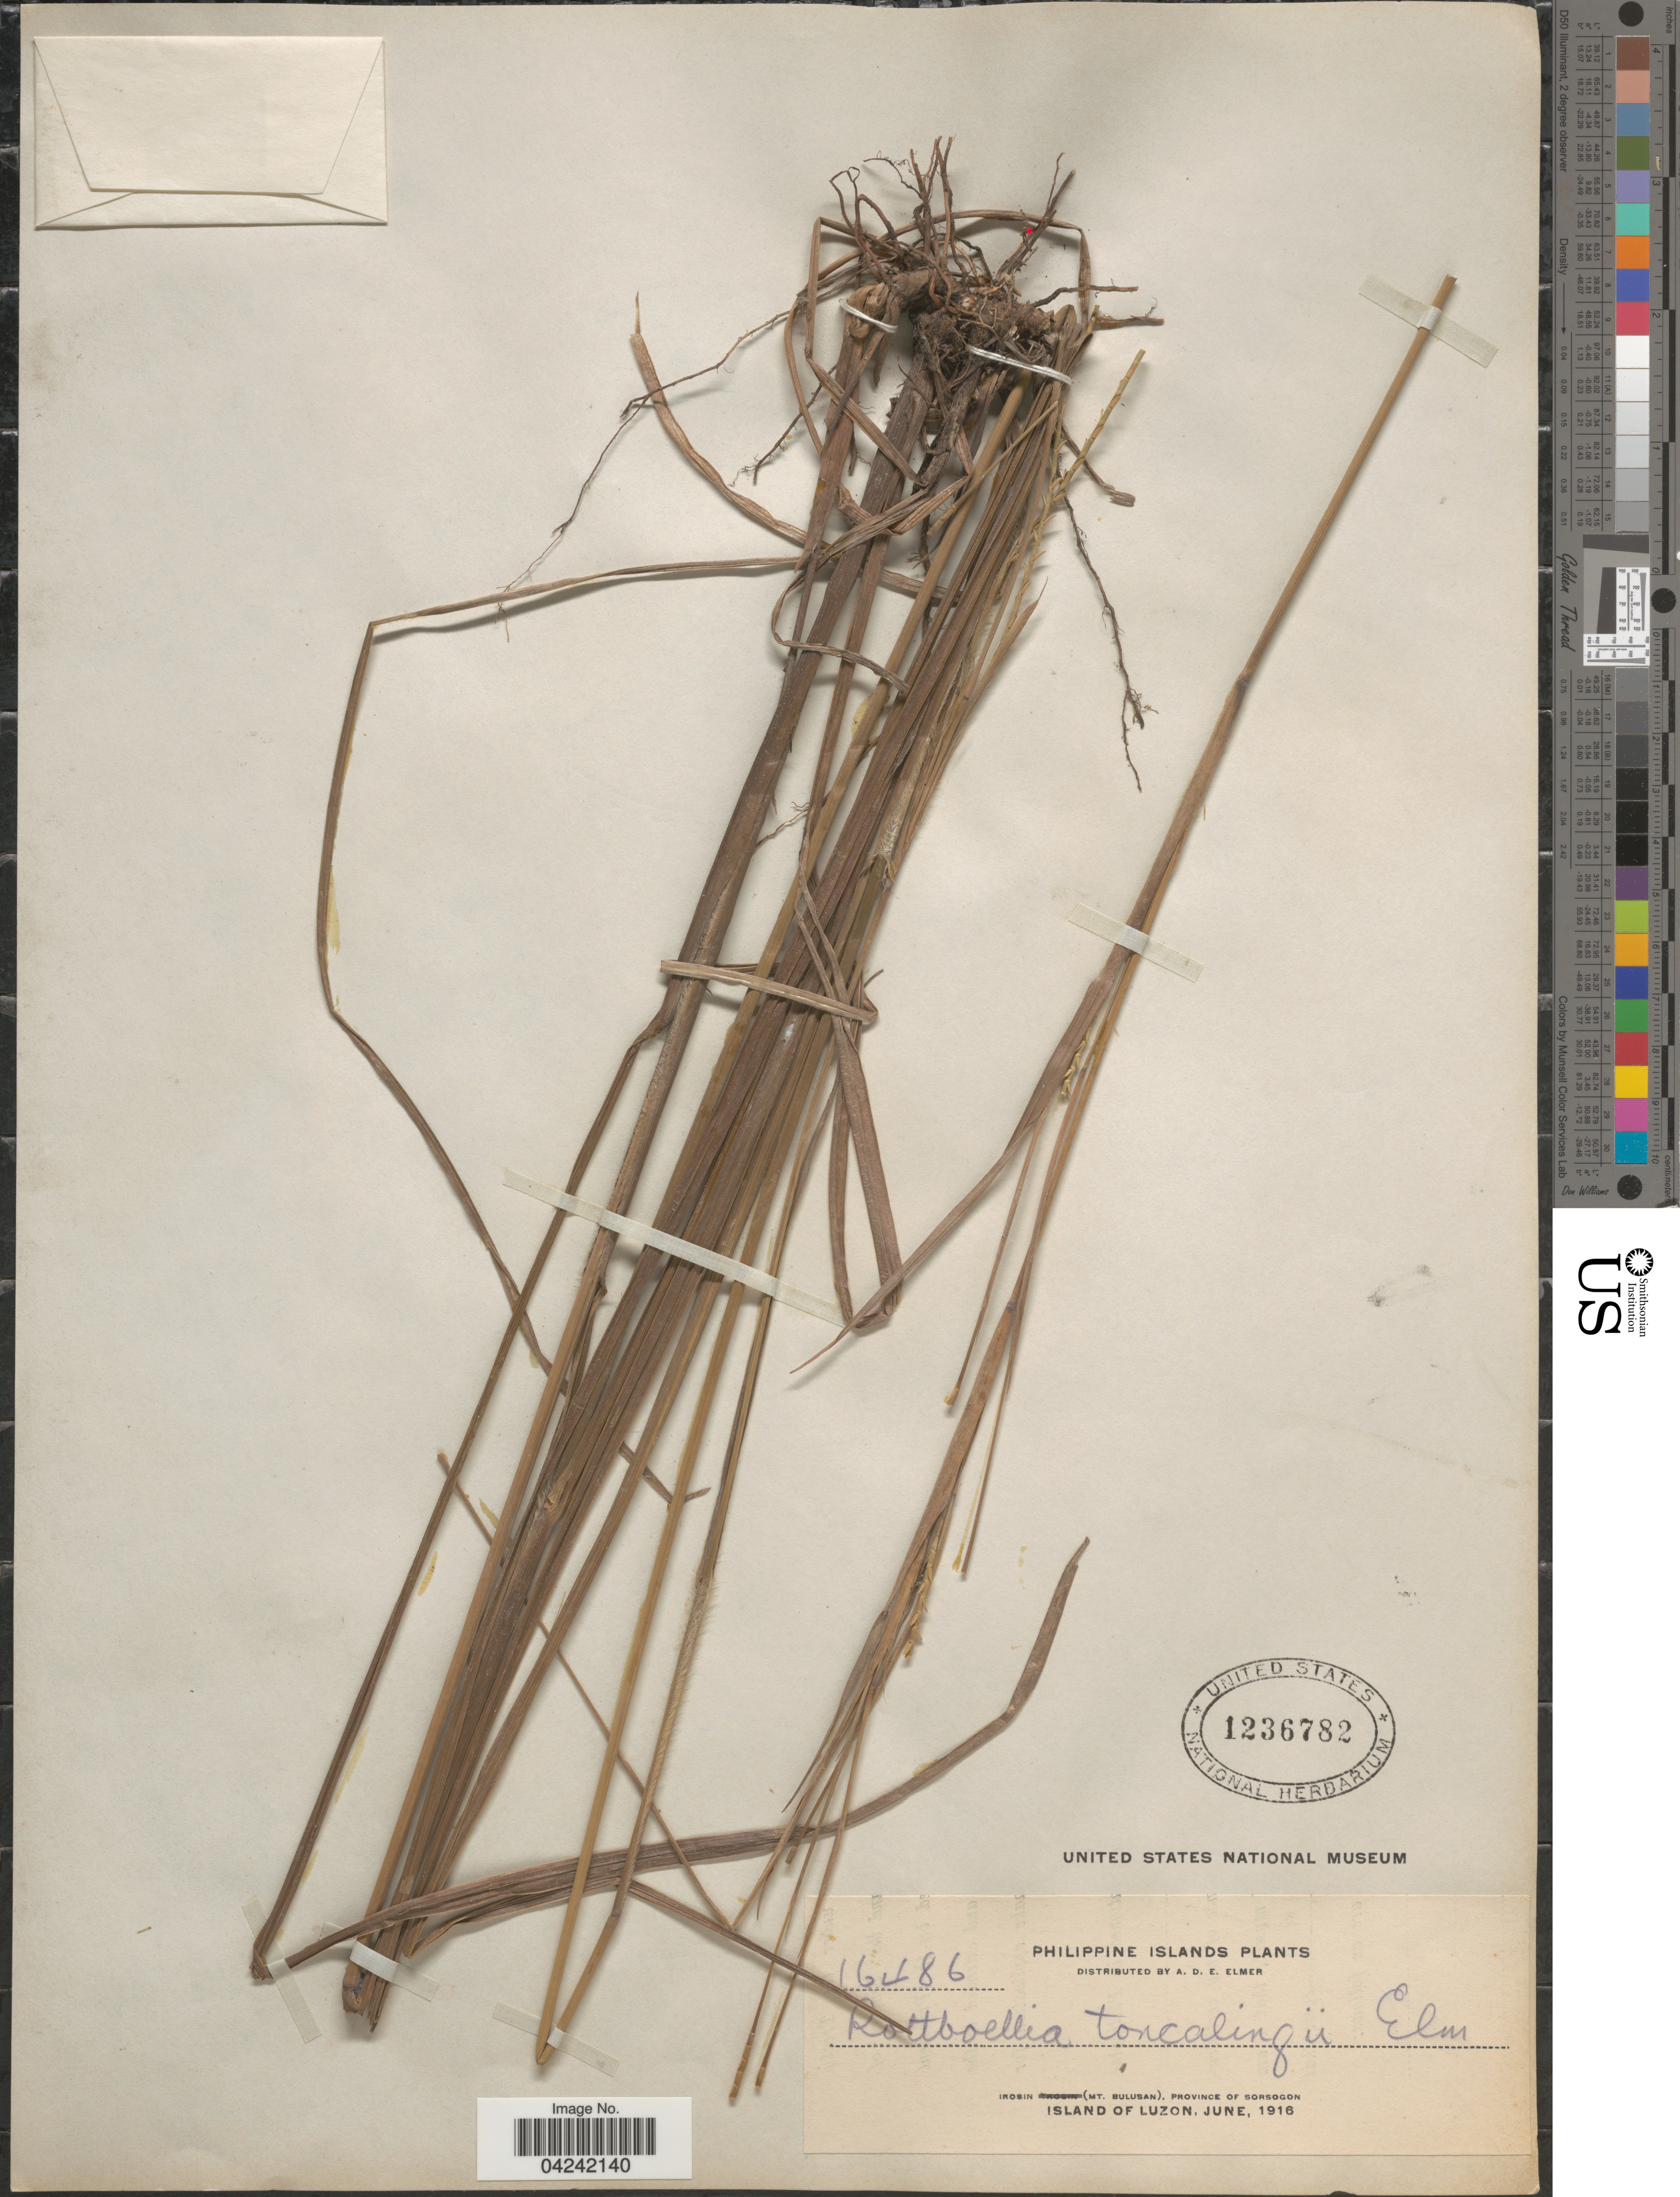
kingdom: Plantae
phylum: Tracheophyta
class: Liliopsida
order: Poales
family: Poaceae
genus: Ophiuros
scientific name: Ophiuros sp.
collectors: A. D. E. Elmer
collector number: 16486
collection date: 1916-06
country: Philippines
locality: Irosin (Mt. Bulusan), Province Of Sorsogon. Island of Luzon.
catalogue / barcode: US 1236782